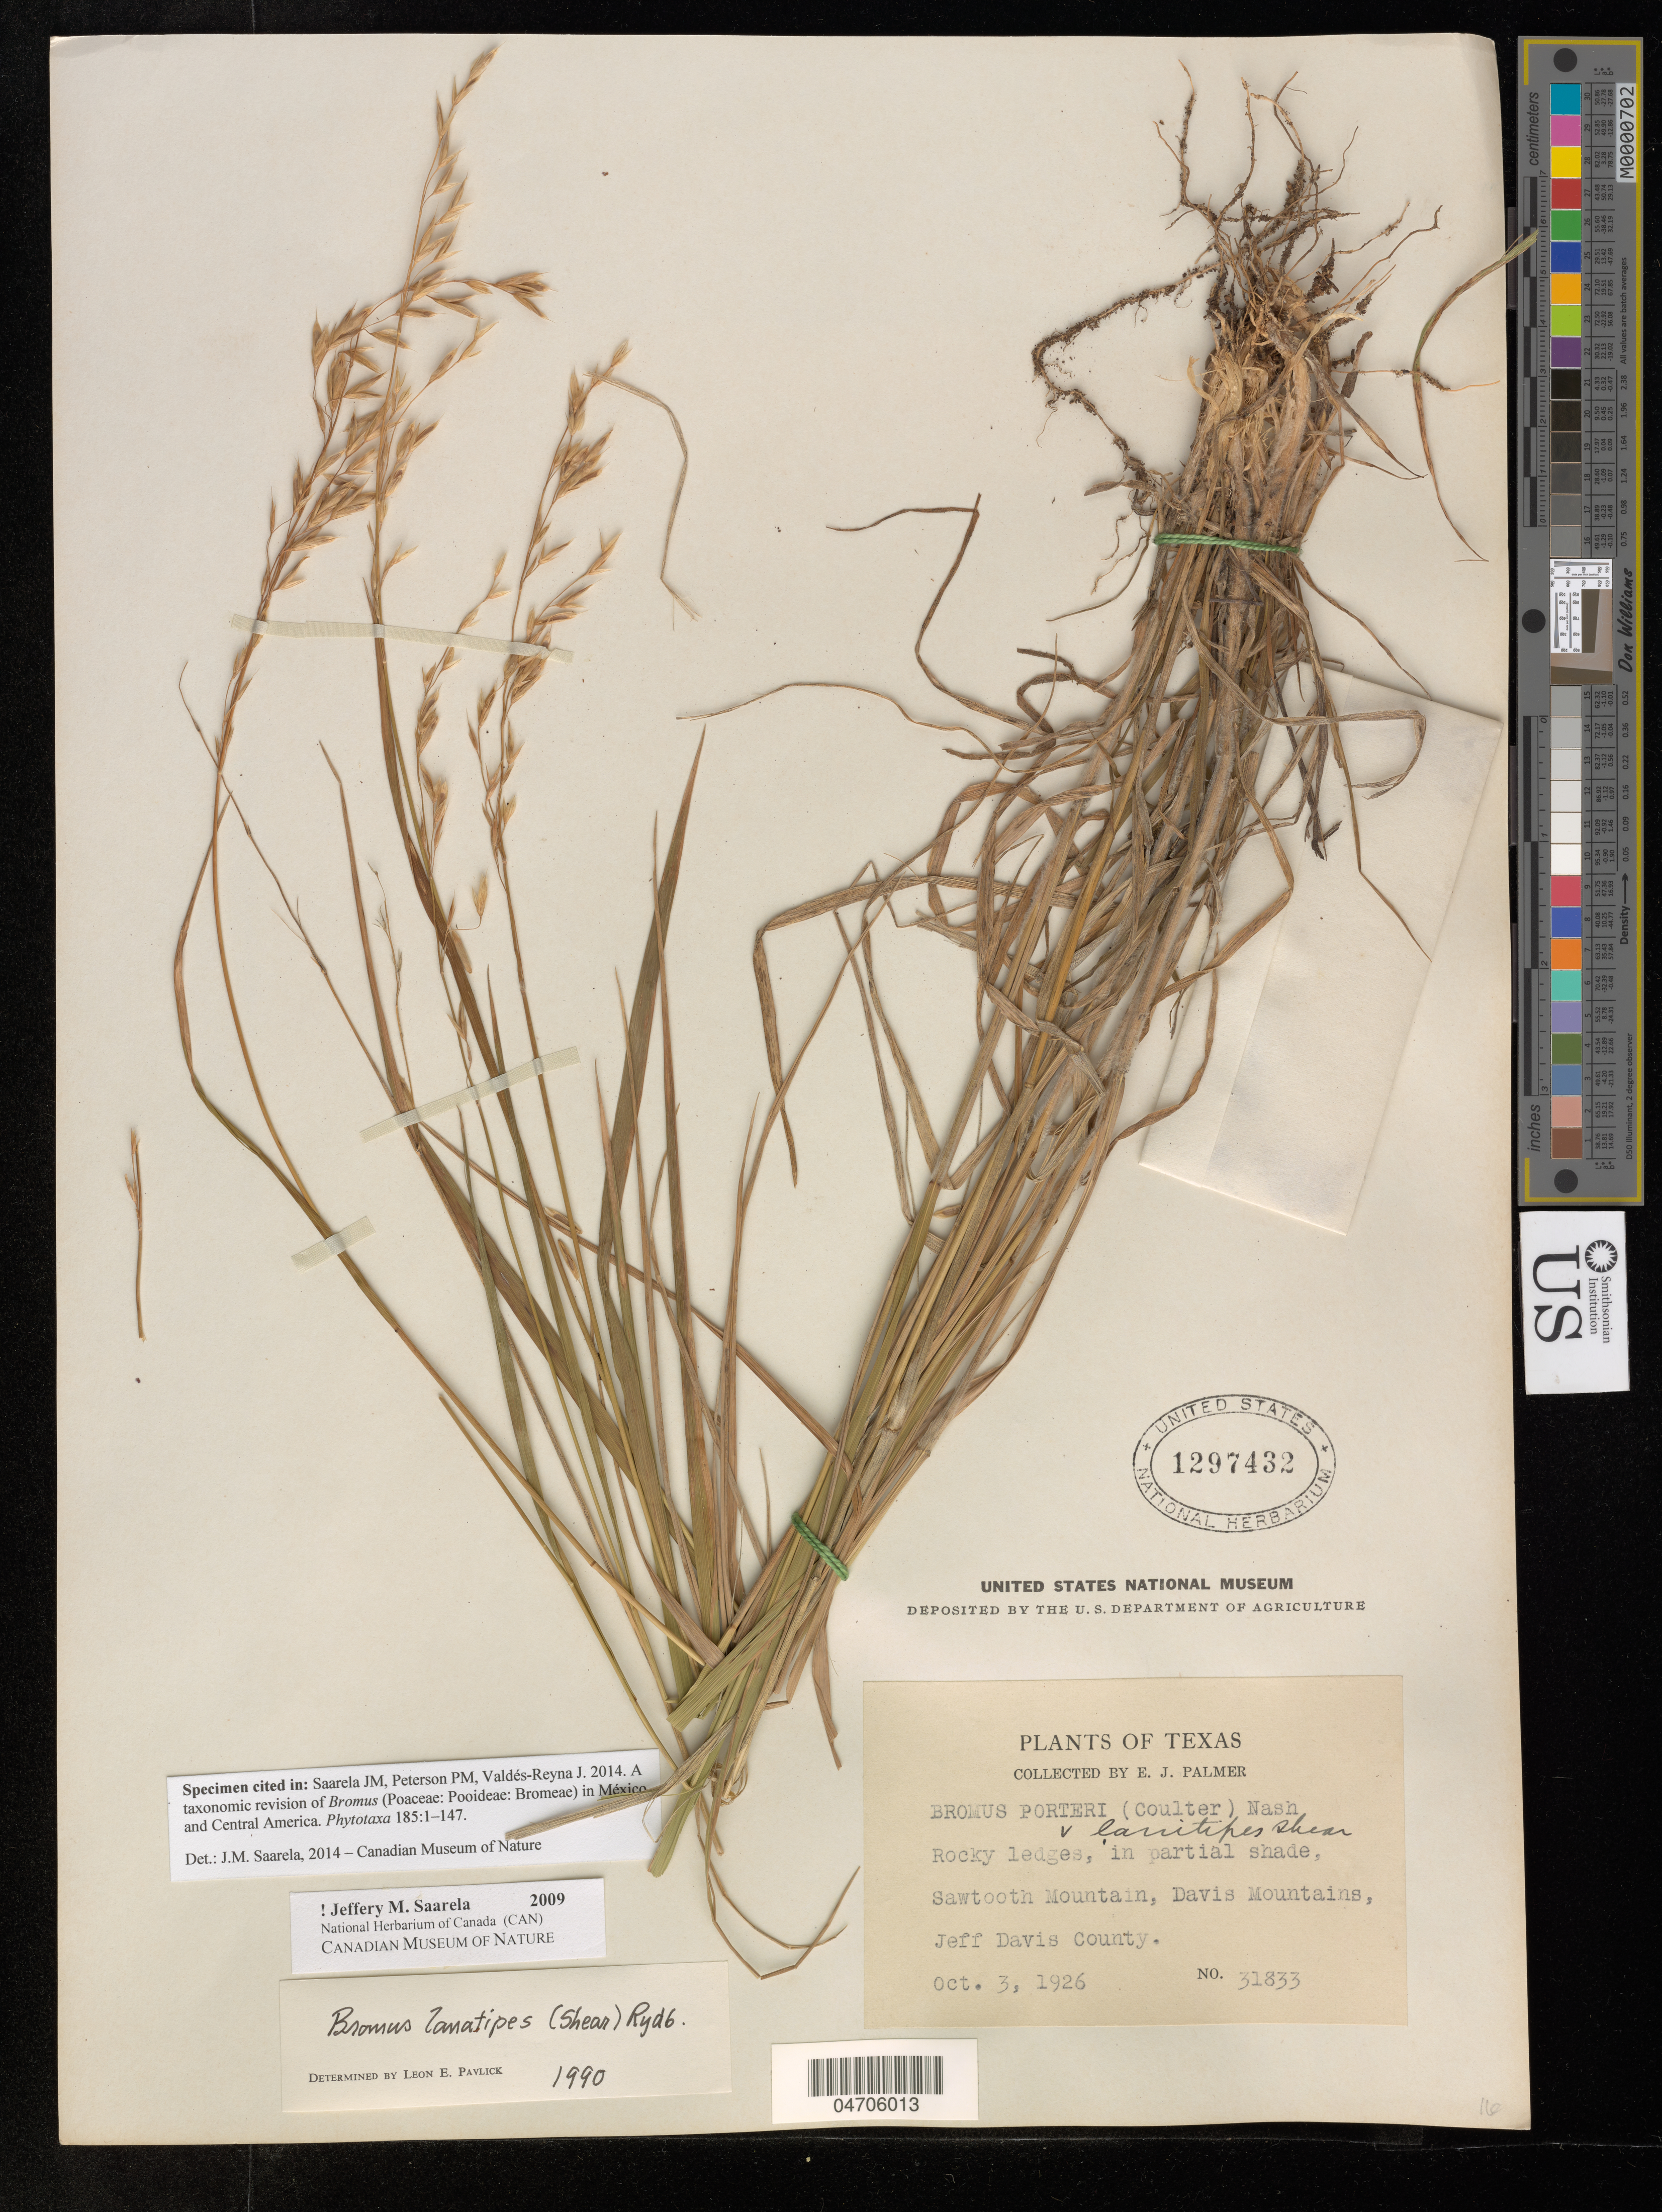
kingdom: Plantae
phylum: Tracheophyta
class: Liliopsida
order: Poales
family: Poaceae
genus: Bromus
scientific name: Bromus lanatipes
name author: (Shear) Rydb.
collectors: J. E. Palmér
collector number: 31833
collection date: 1926-10-03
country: United States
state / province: Texas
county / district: Jeff Davis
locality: Sawtooth Mountain, Davis Mountains, Jeff Davis County.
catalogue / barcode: US 1297432